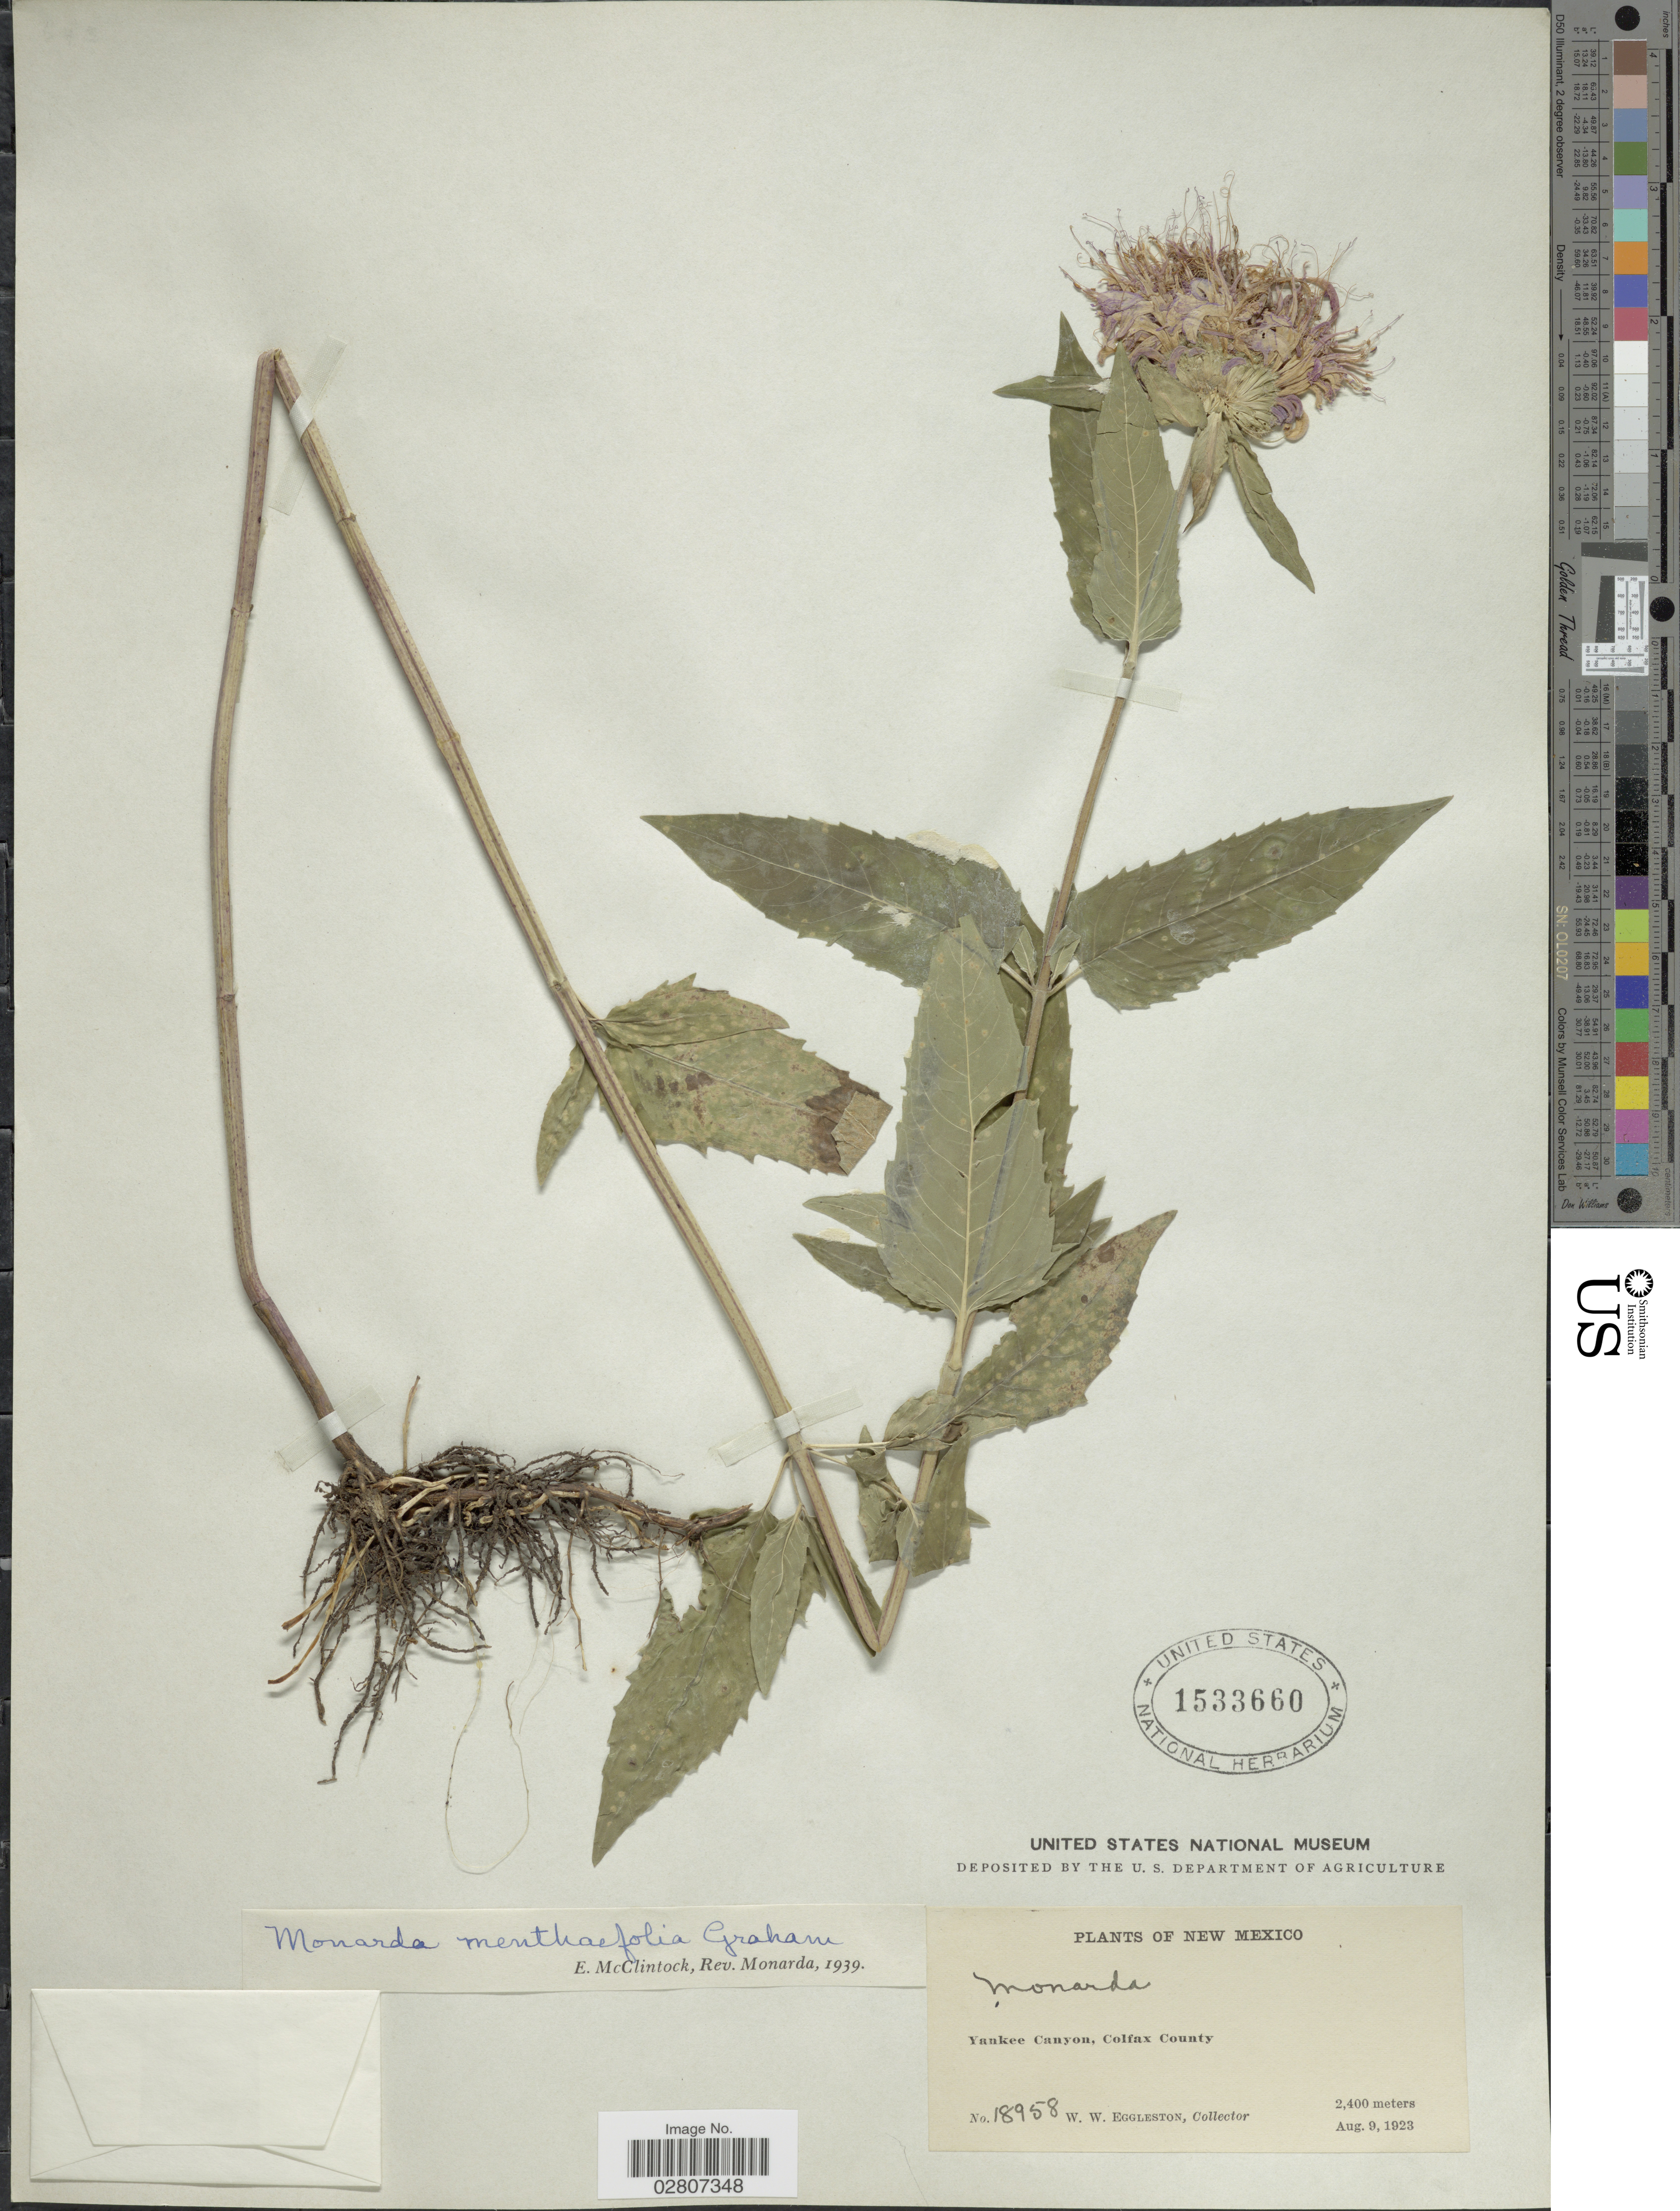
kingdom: Plantae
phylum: Tracheophyta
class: Magnoliopsida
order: Lamiales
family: Lamiaceae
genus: Monarda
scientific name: Monarda fistulosa var. mollis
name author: (L.) L.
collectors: W. W. Eggleston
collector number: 18958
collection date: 1923-08-09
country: United States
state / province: New Mexico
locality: Yankee Canyon, Colfax County.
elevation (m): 2400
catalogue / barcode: US 1533660